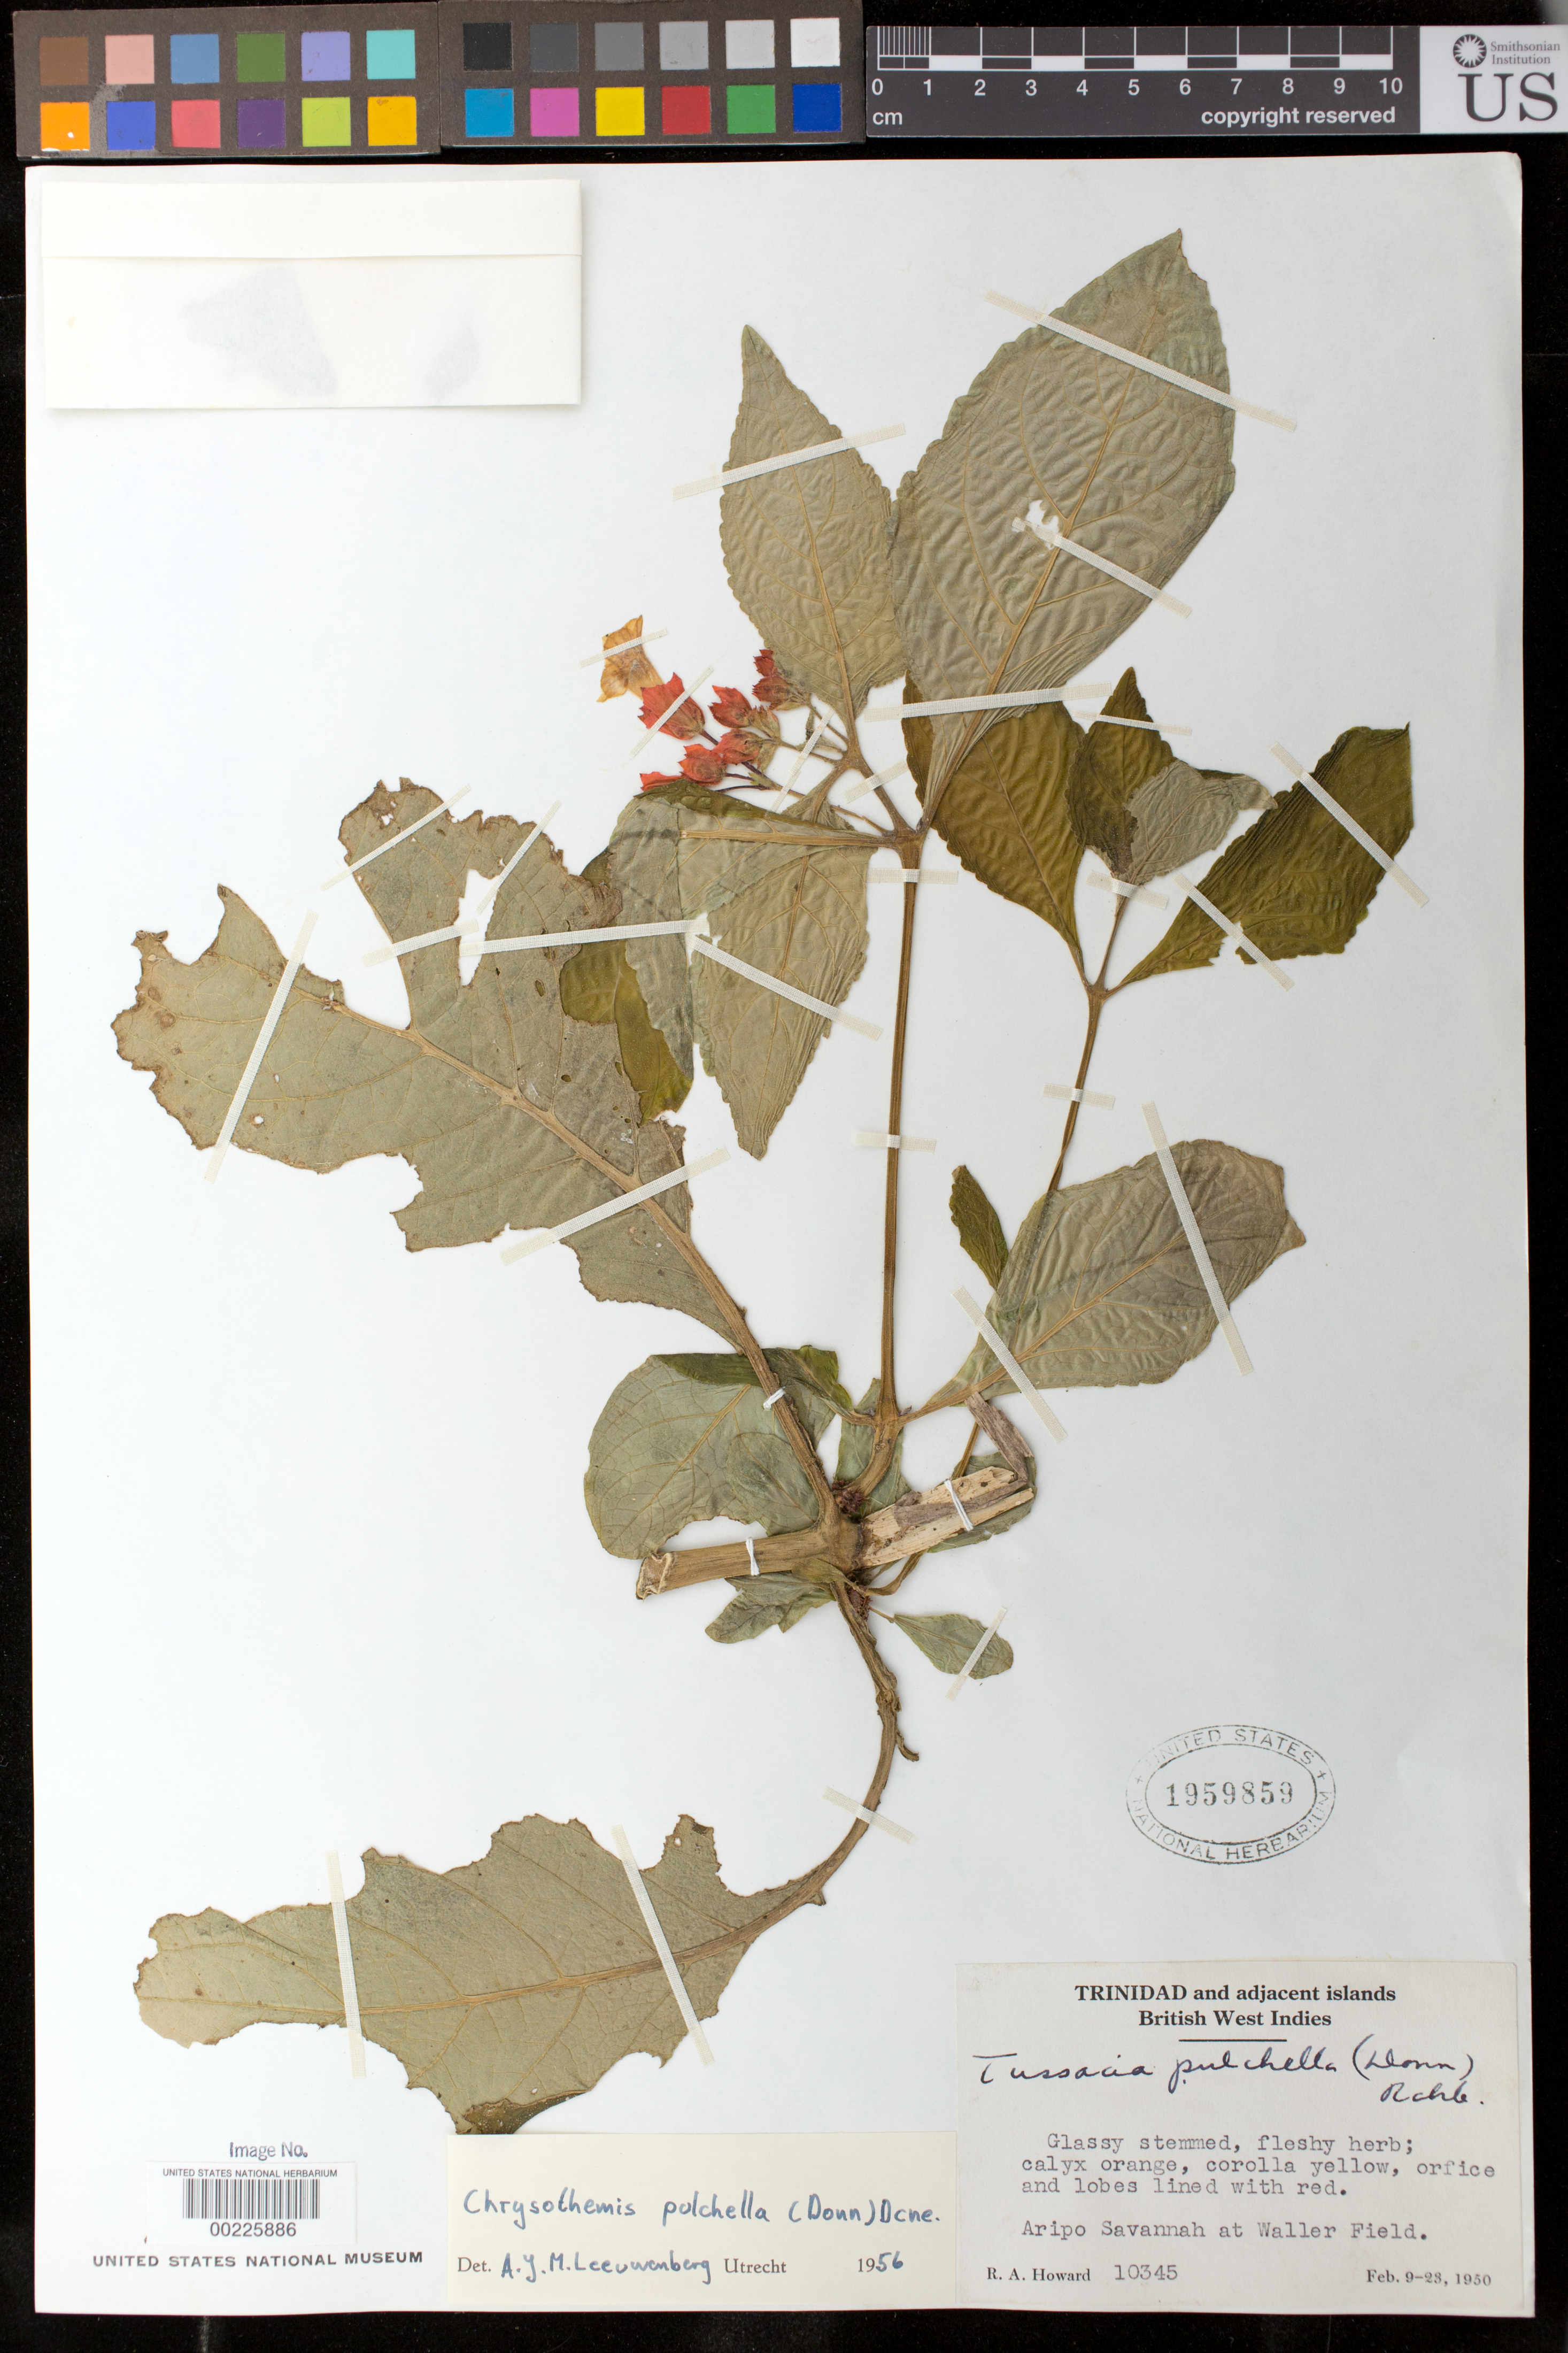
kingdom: Plantae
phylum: Tracheophyta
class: Magnoliopsida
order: Lamiales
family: Gesneriaceae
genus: Chrysothemis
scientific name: Chrysothemis pulchella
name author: (Donn ex Sims) Decne.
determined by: Leeuwenberg, A. J. M.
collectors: R. A. Howard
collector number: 10345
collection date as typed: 09 Feb 1950 to 23 Feb 1950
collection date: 1950-02-09/1950-02-23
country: Trinidad and Tobago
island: Trinidad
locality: Aripo Savannah at Waller Field.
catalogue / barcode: US 1959859